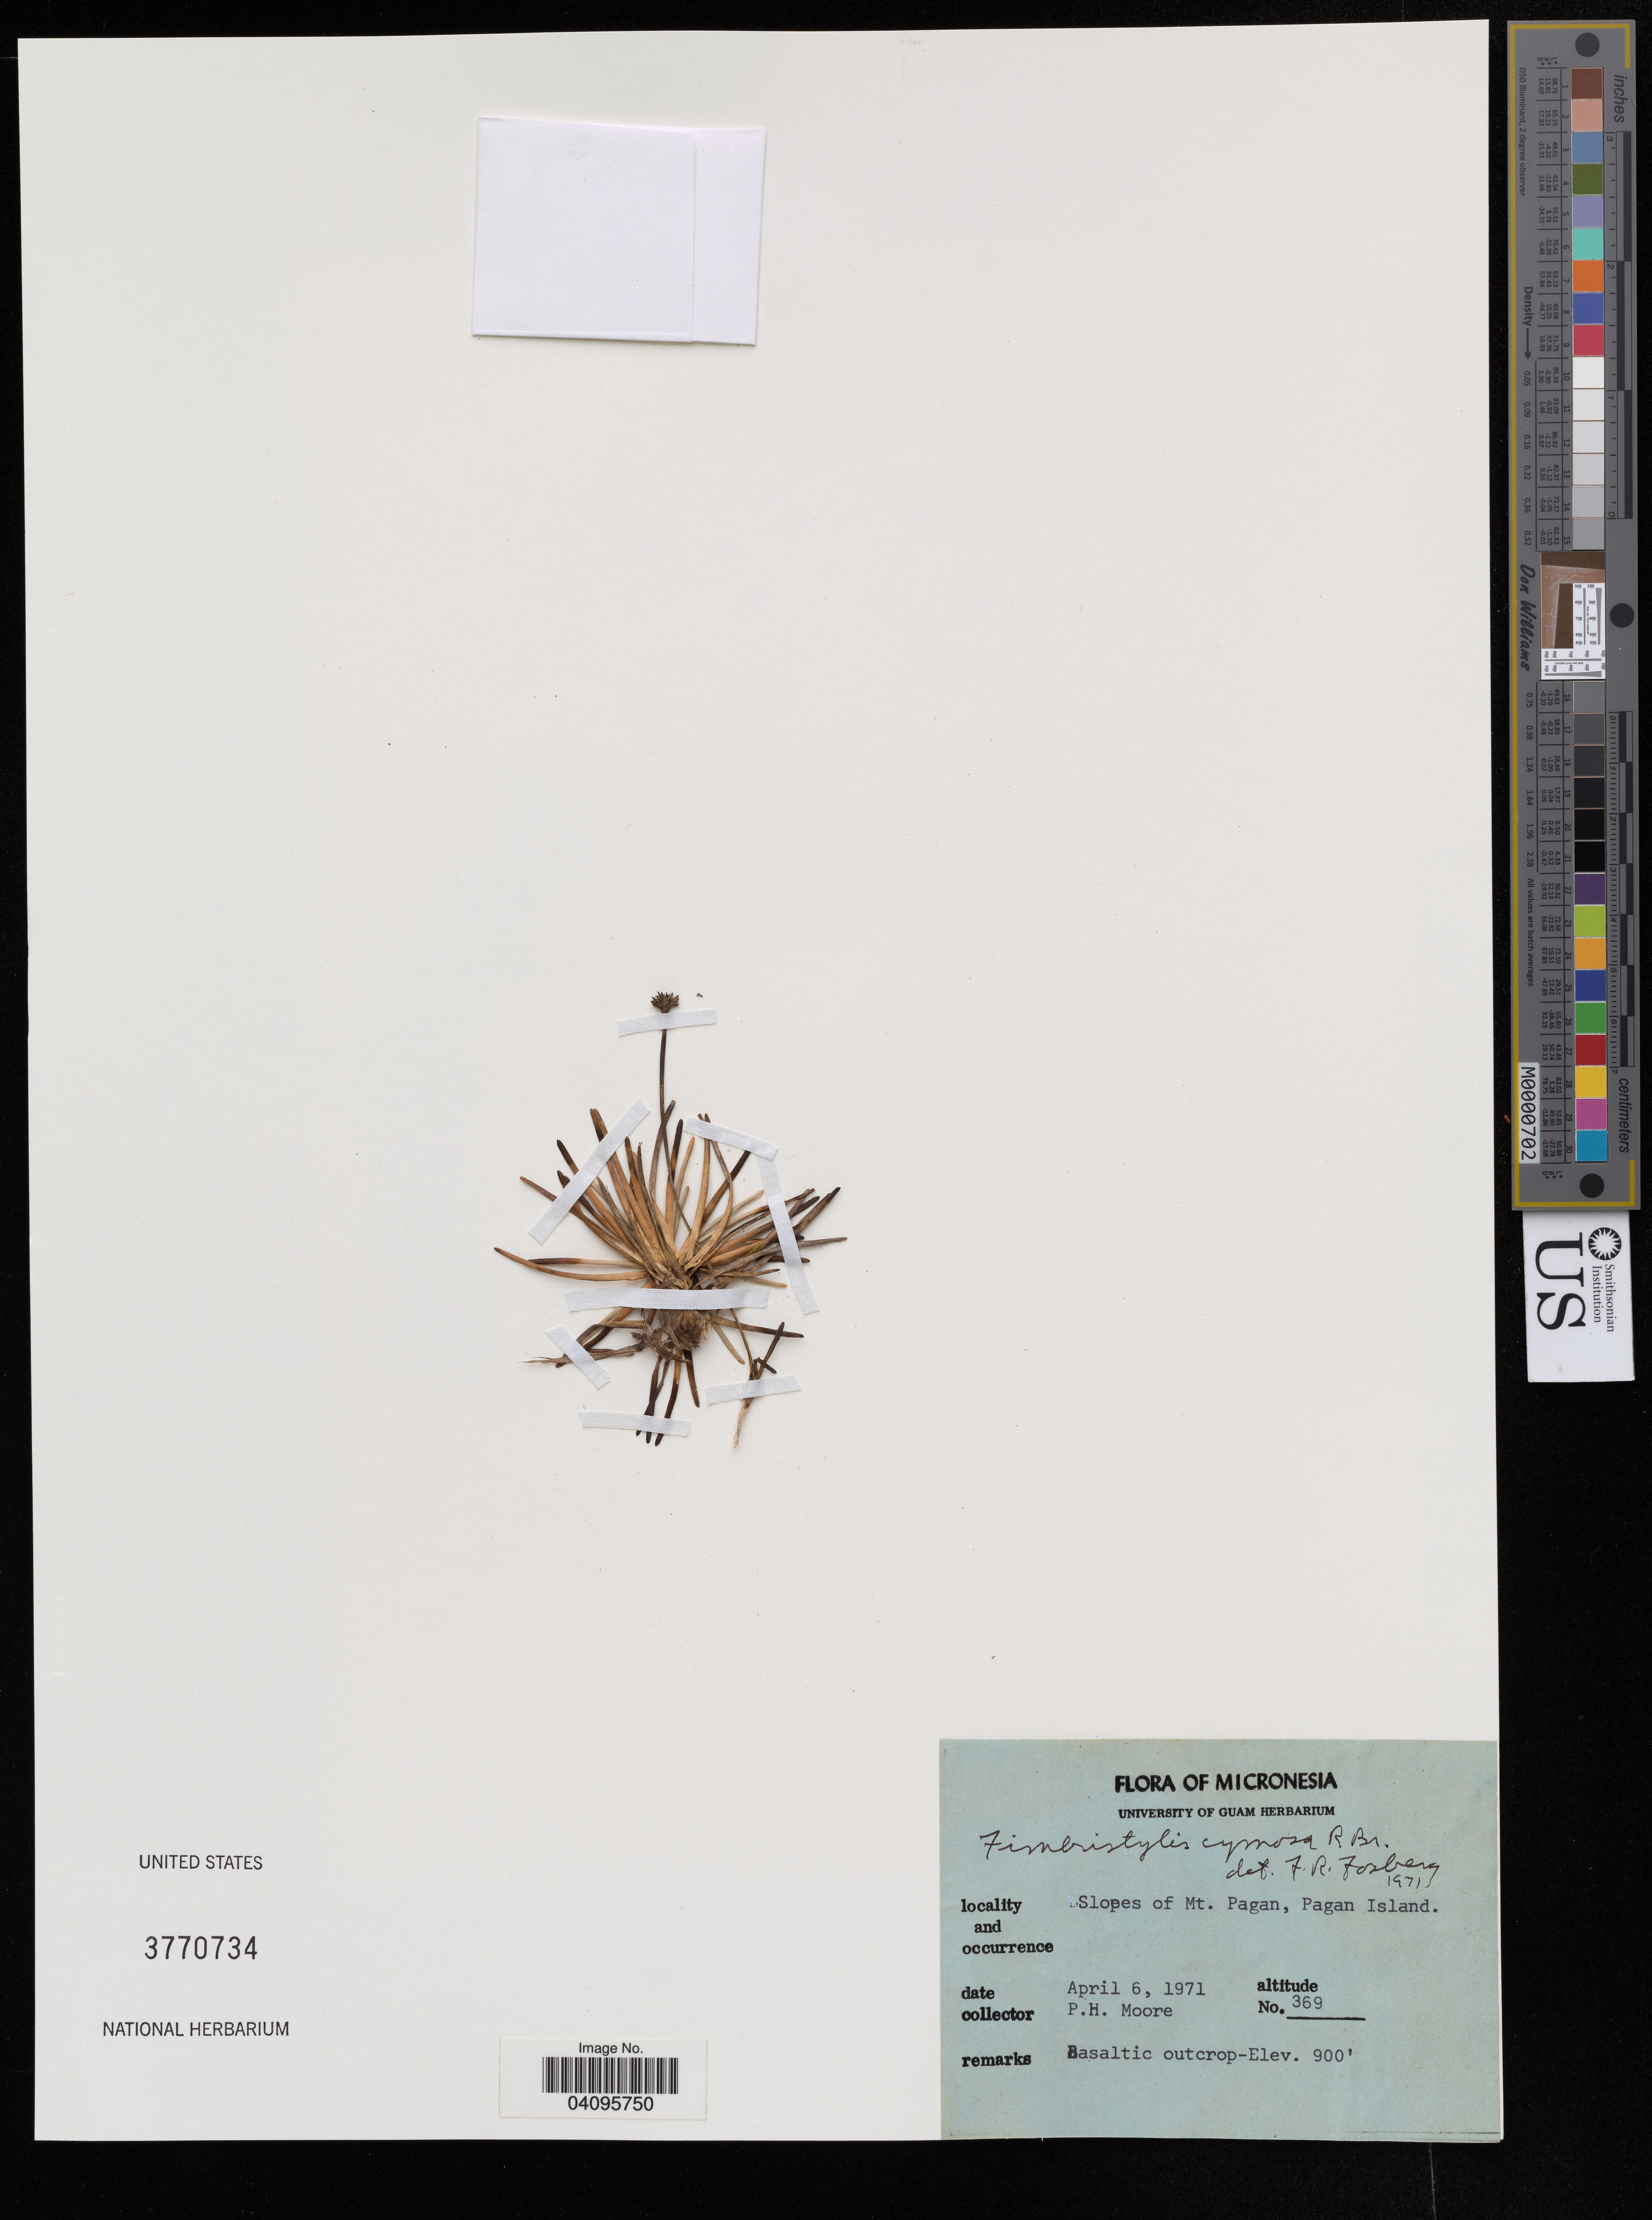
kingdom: Plantae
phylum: Tracheophyta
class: Liliopsida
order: Poales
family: Cyperaceae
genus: Fimbristylis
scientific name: Fimbristylis cymosa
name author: R. Br.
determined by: Fosberg, F. R.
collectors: P. H. Moore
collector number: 369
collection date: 1971-04-06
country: Northern Mariana Islands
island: Pagan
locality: Micronesia. Slopes of Mt. Pagan, Pagan Island.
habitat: Basaltic outcrop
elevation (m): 274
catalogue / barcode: US 3770734